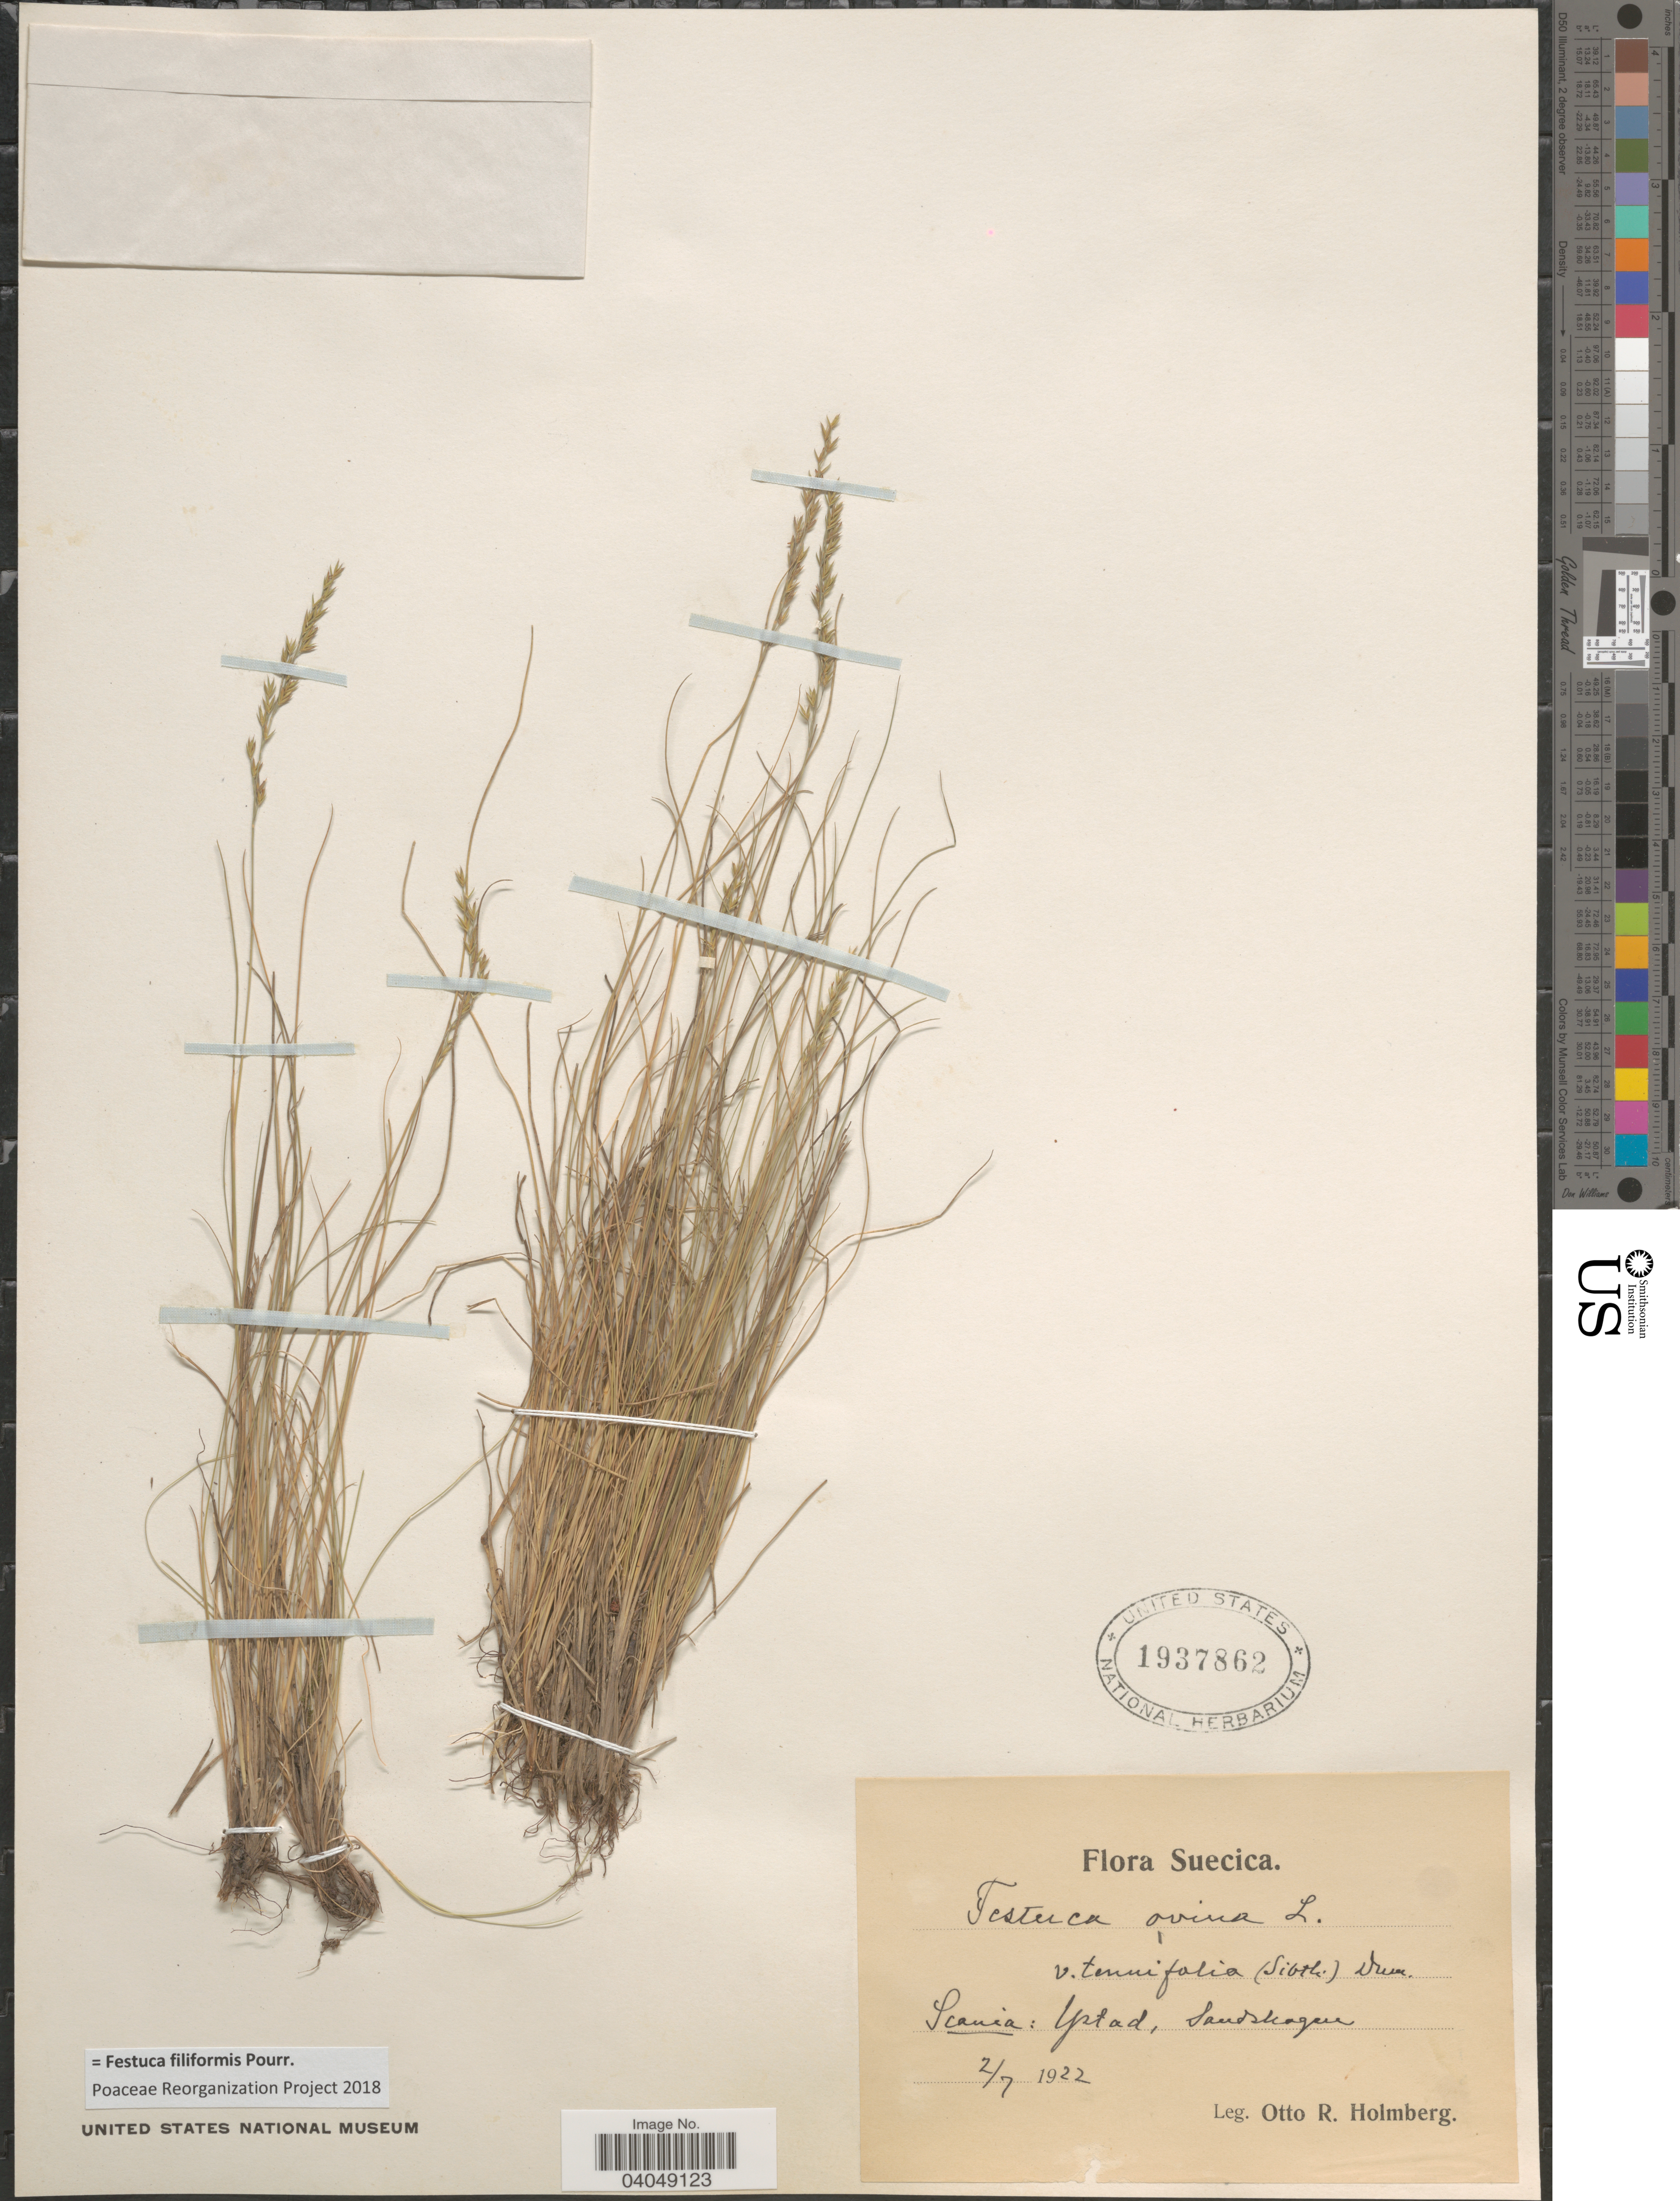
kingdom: Plantae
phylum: Tracheophyta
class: Liliopsida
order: Poales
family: Poaceae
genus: Festuca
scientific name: Festuca filiformis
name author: Pourr.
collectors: O. Holmberg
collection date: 1922-07-02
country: Sweden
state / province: Skåne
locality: Suecica. Scania: Ystad, Sandskogen.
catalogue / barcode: US 1937862